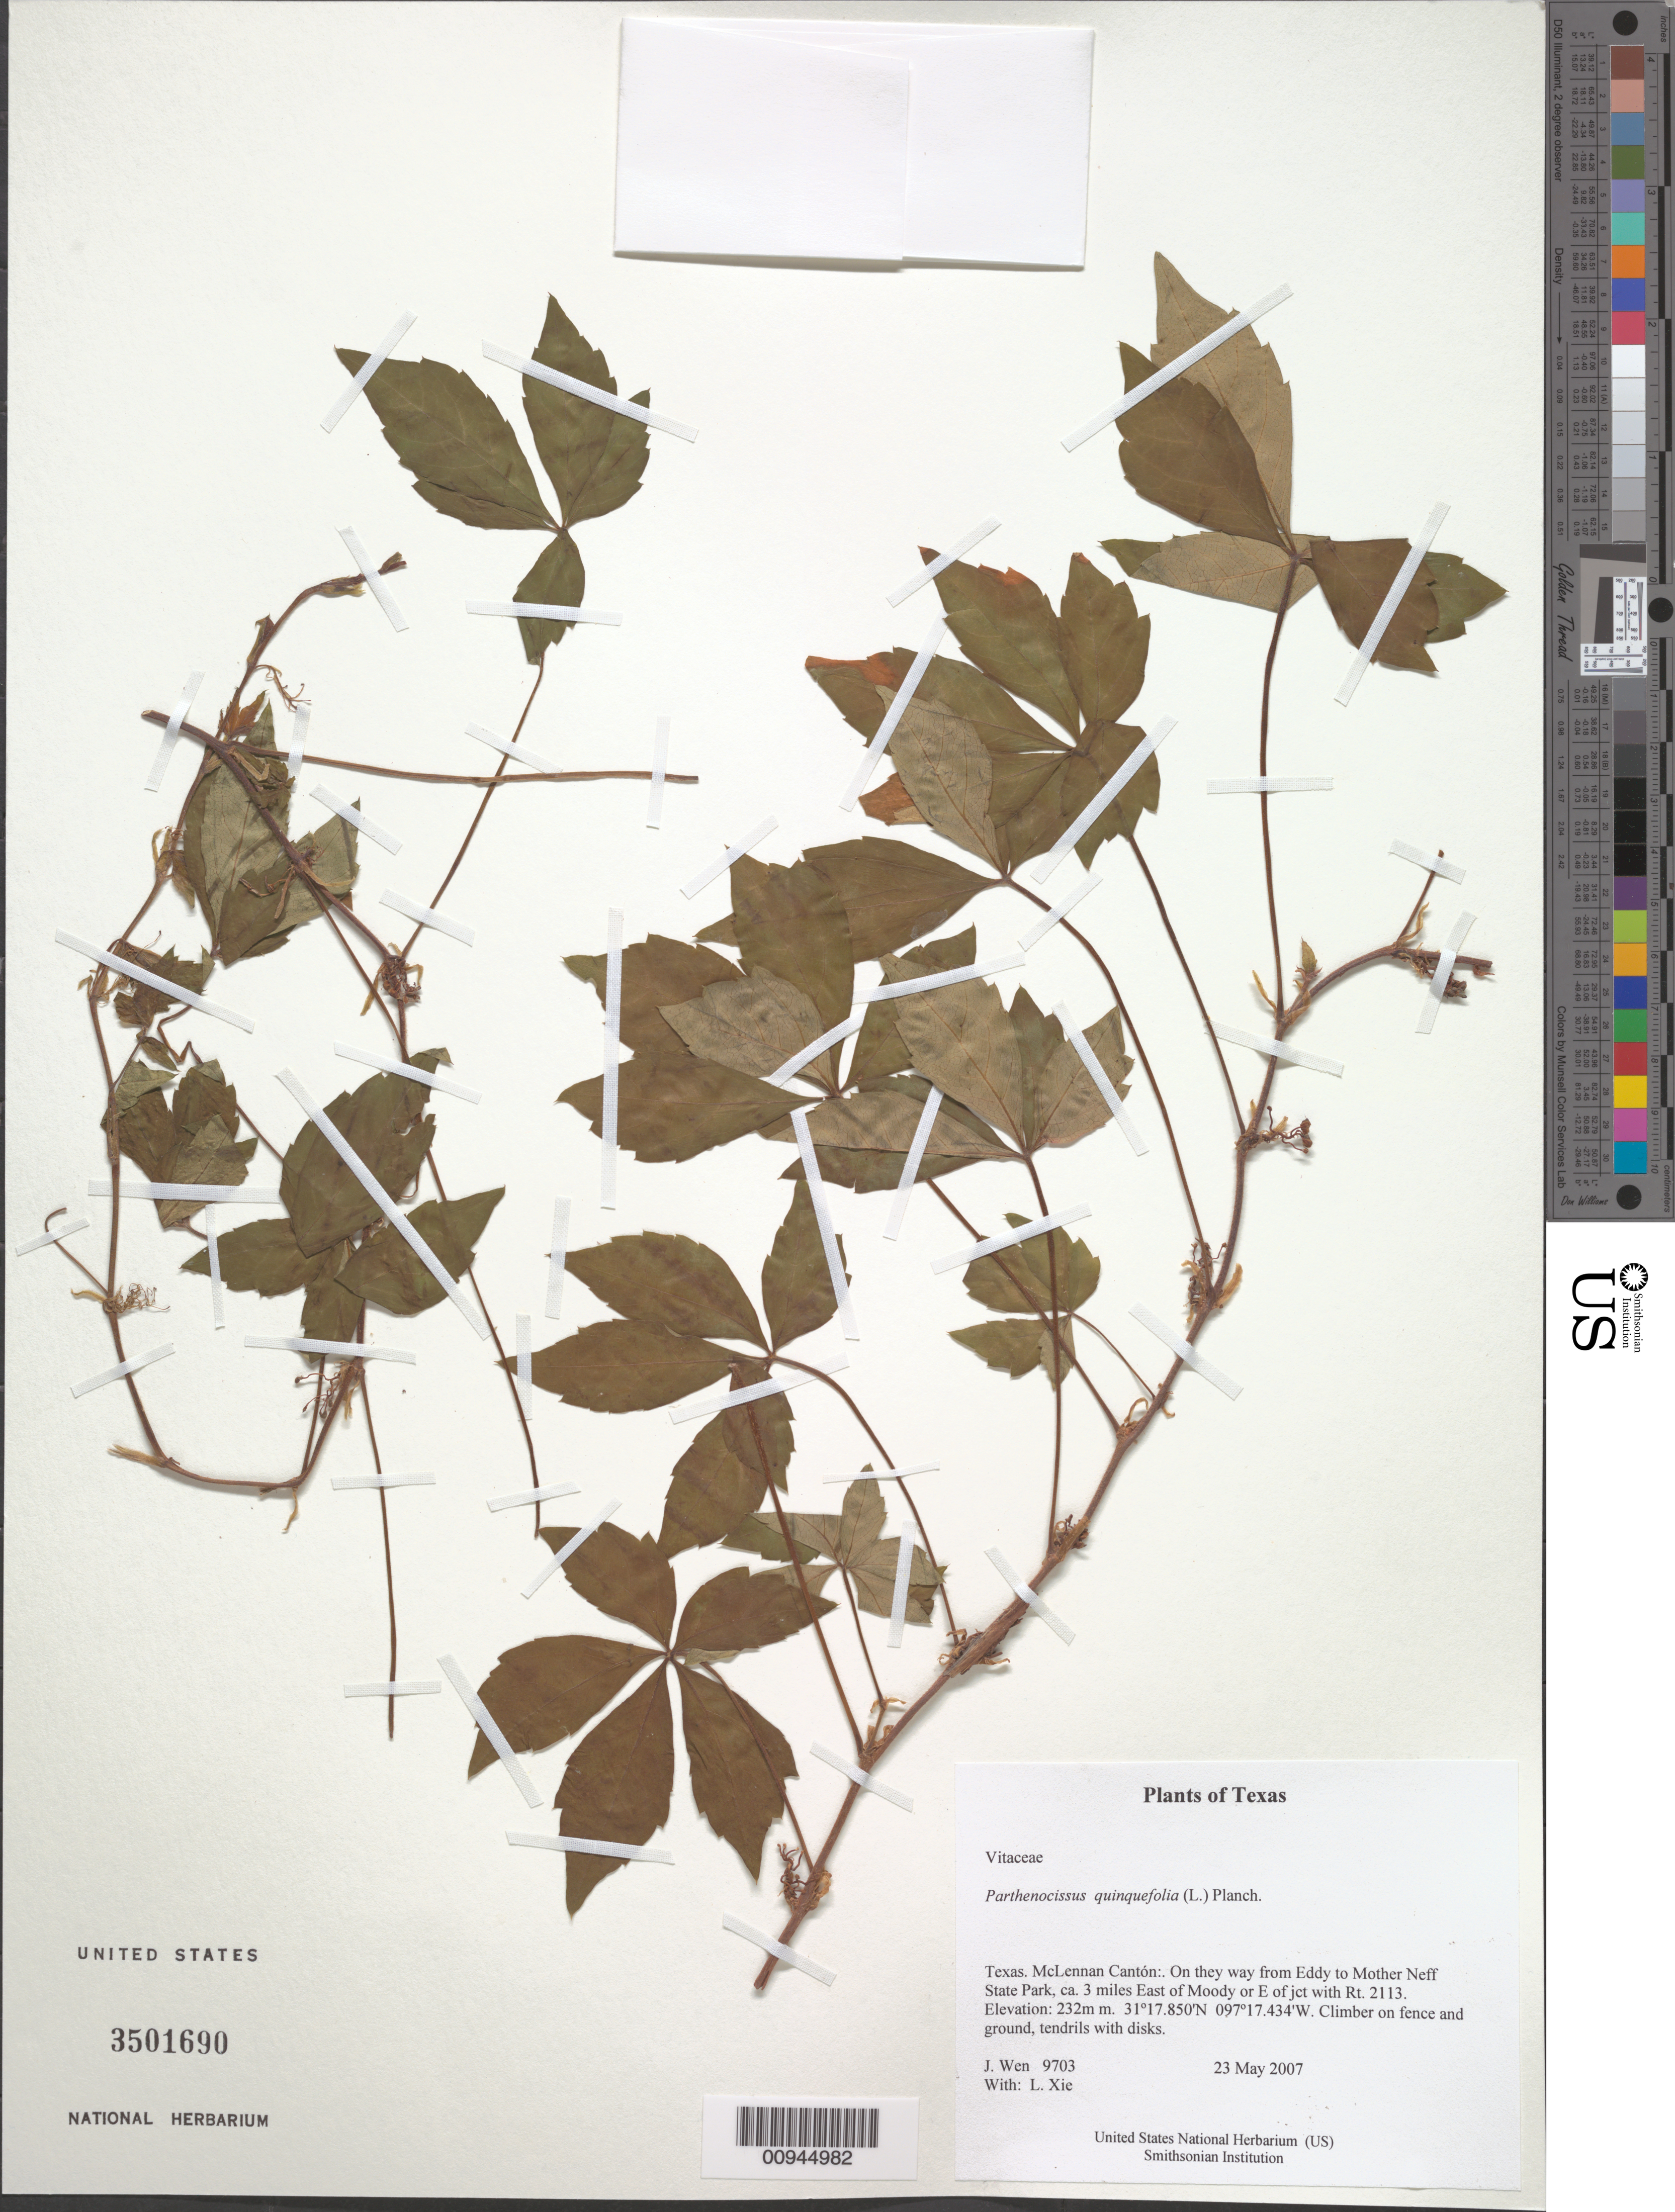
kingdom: Plantae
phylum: Tracheophyta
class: Magnoliopsida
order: Vitales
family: Vitaceae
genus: Parthenocissus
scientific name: Parthenocissus quinquefolia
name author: (L.) Planch.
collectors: J. Wen & L. Xie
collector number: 9703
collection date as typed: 23 May 2007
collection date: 2007-05-23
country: United States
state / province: Texas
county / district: McLennan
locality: On they way from Eddy to Mother Neff State Park, ca. 3 miles East of Moody or E of jct with Rt. 2113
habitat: On fence and ground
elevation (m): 232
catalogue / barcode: US 3501690